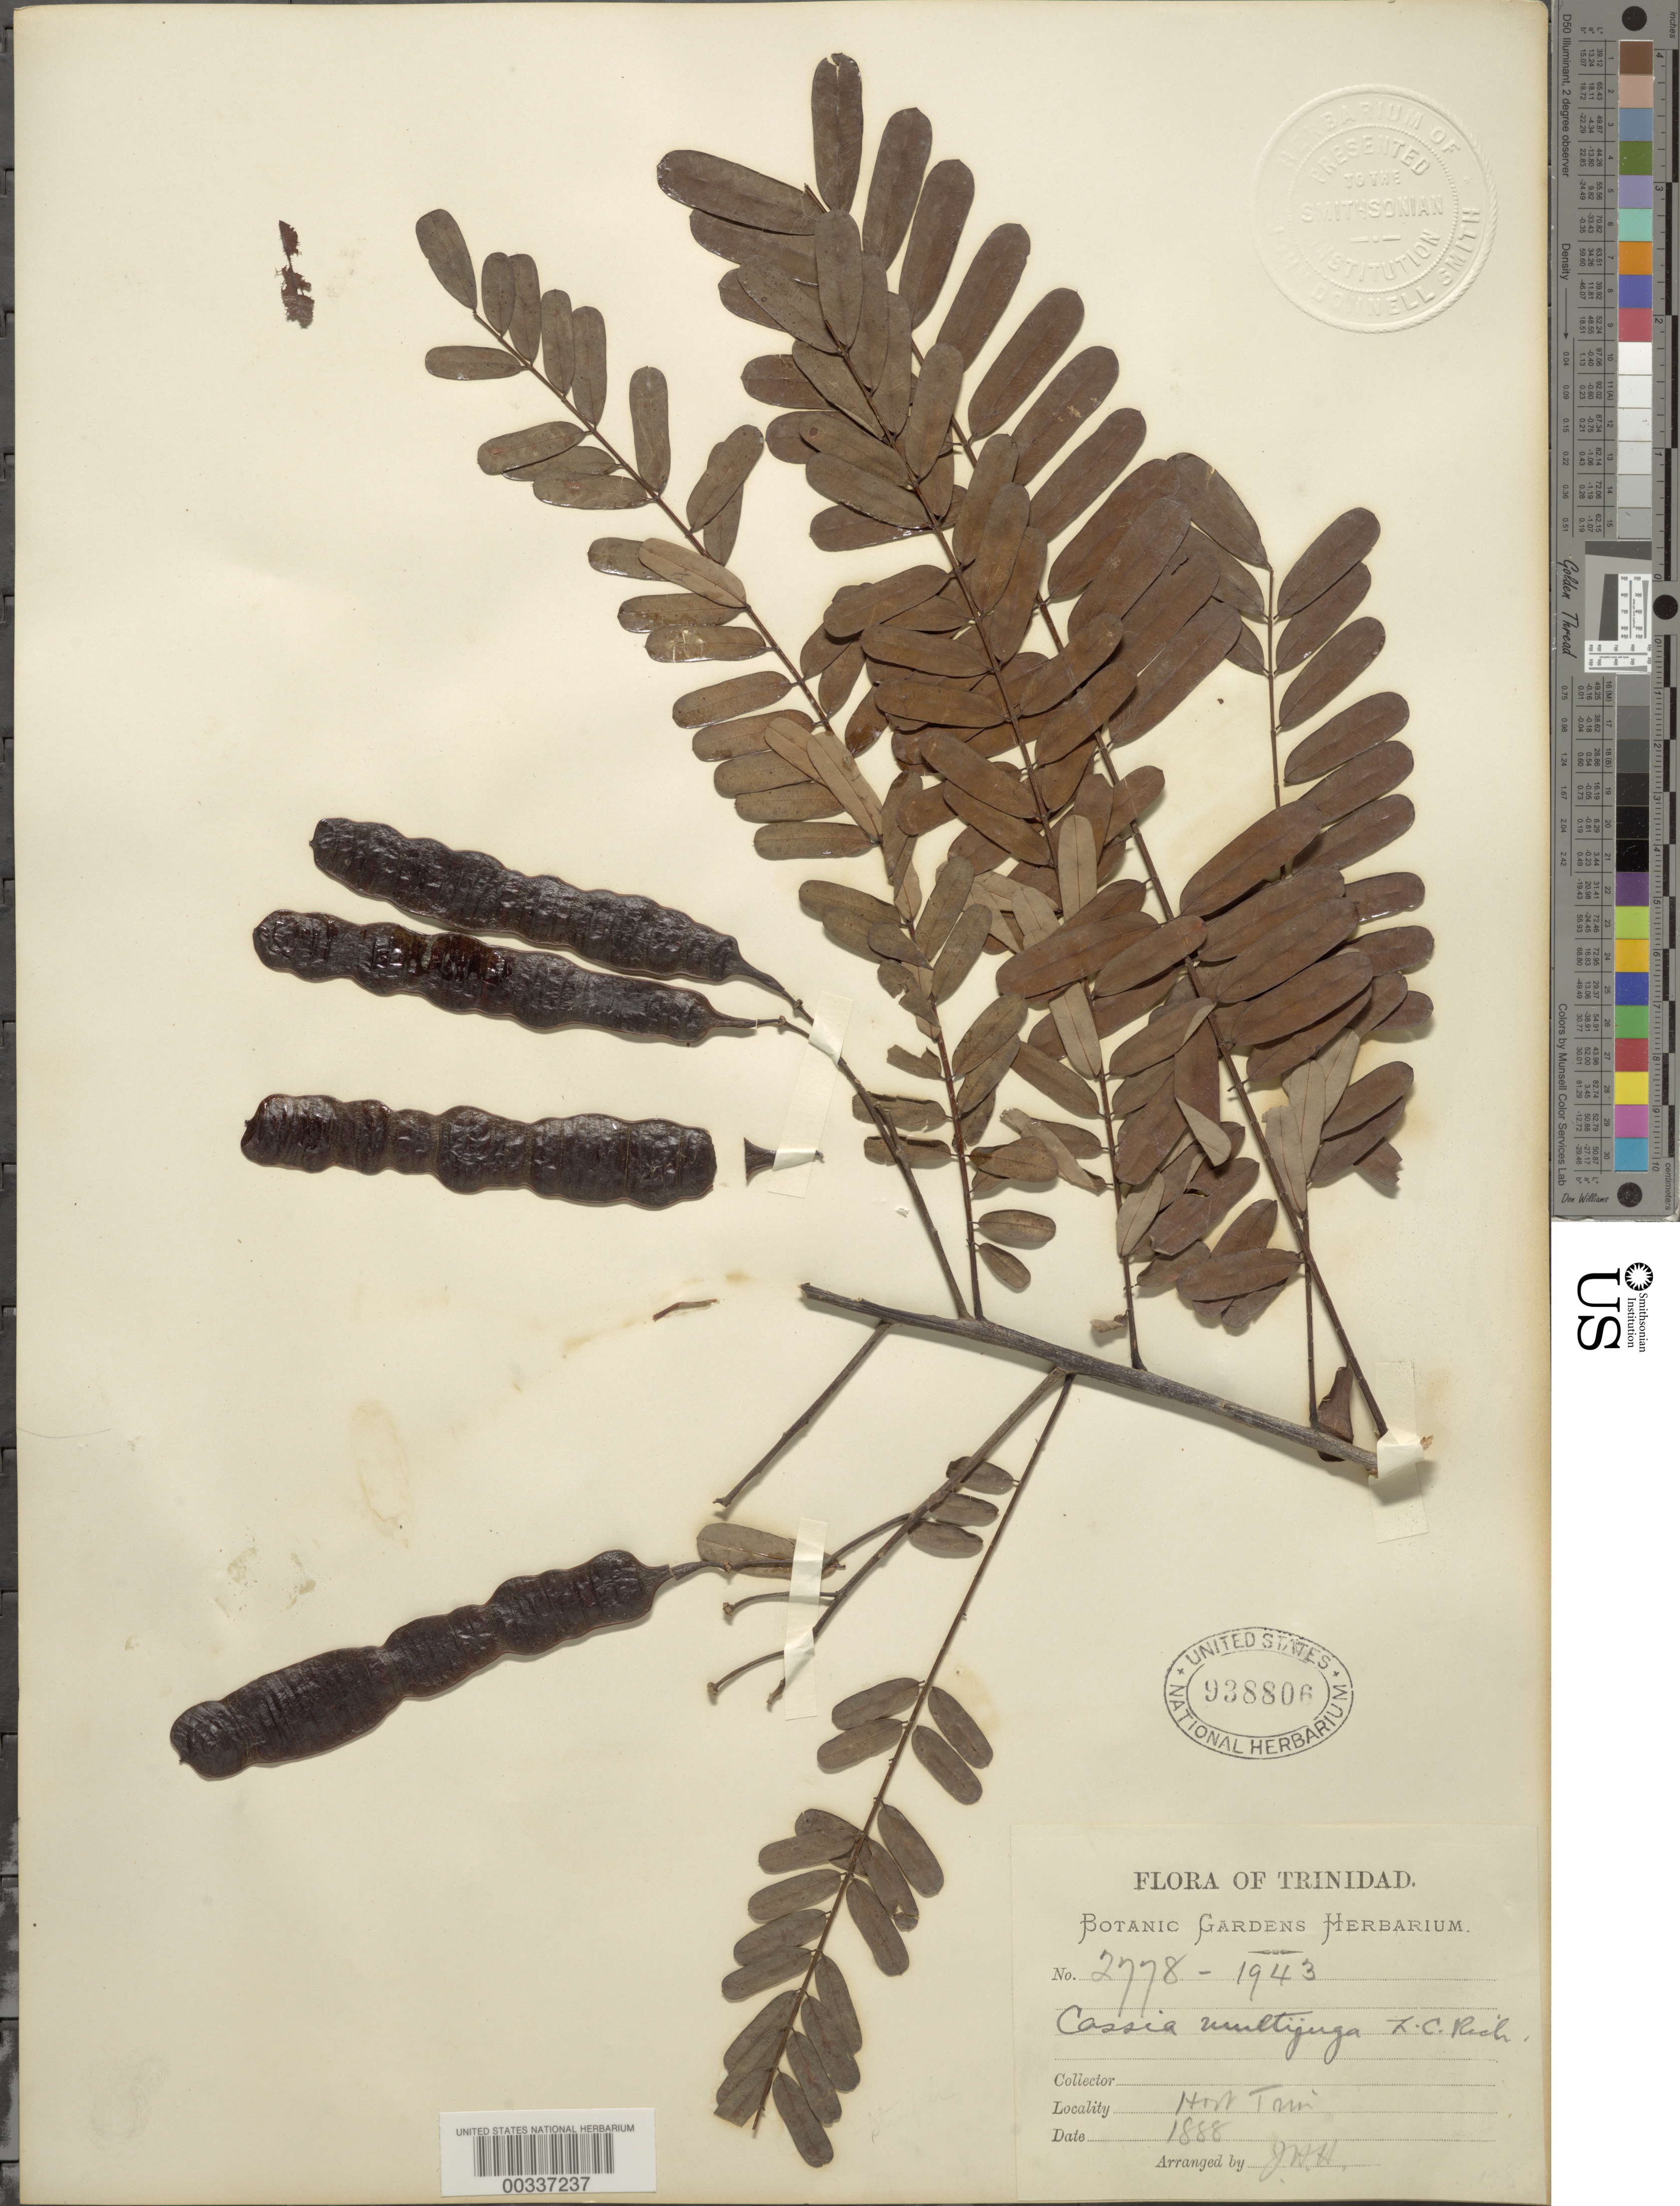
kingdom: Plantae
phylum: Tracheophyta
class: Magnoliopsida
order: Fabales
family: Fabaceae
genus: Senna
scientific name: Senna multijuga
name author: (Rich.) H.S. Irwin & Barneby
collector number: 2778-1943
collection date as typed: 1888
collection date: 1888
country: Trinidad and Tobago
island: Trinidad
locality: Hort. trin.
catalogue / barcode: US 938806